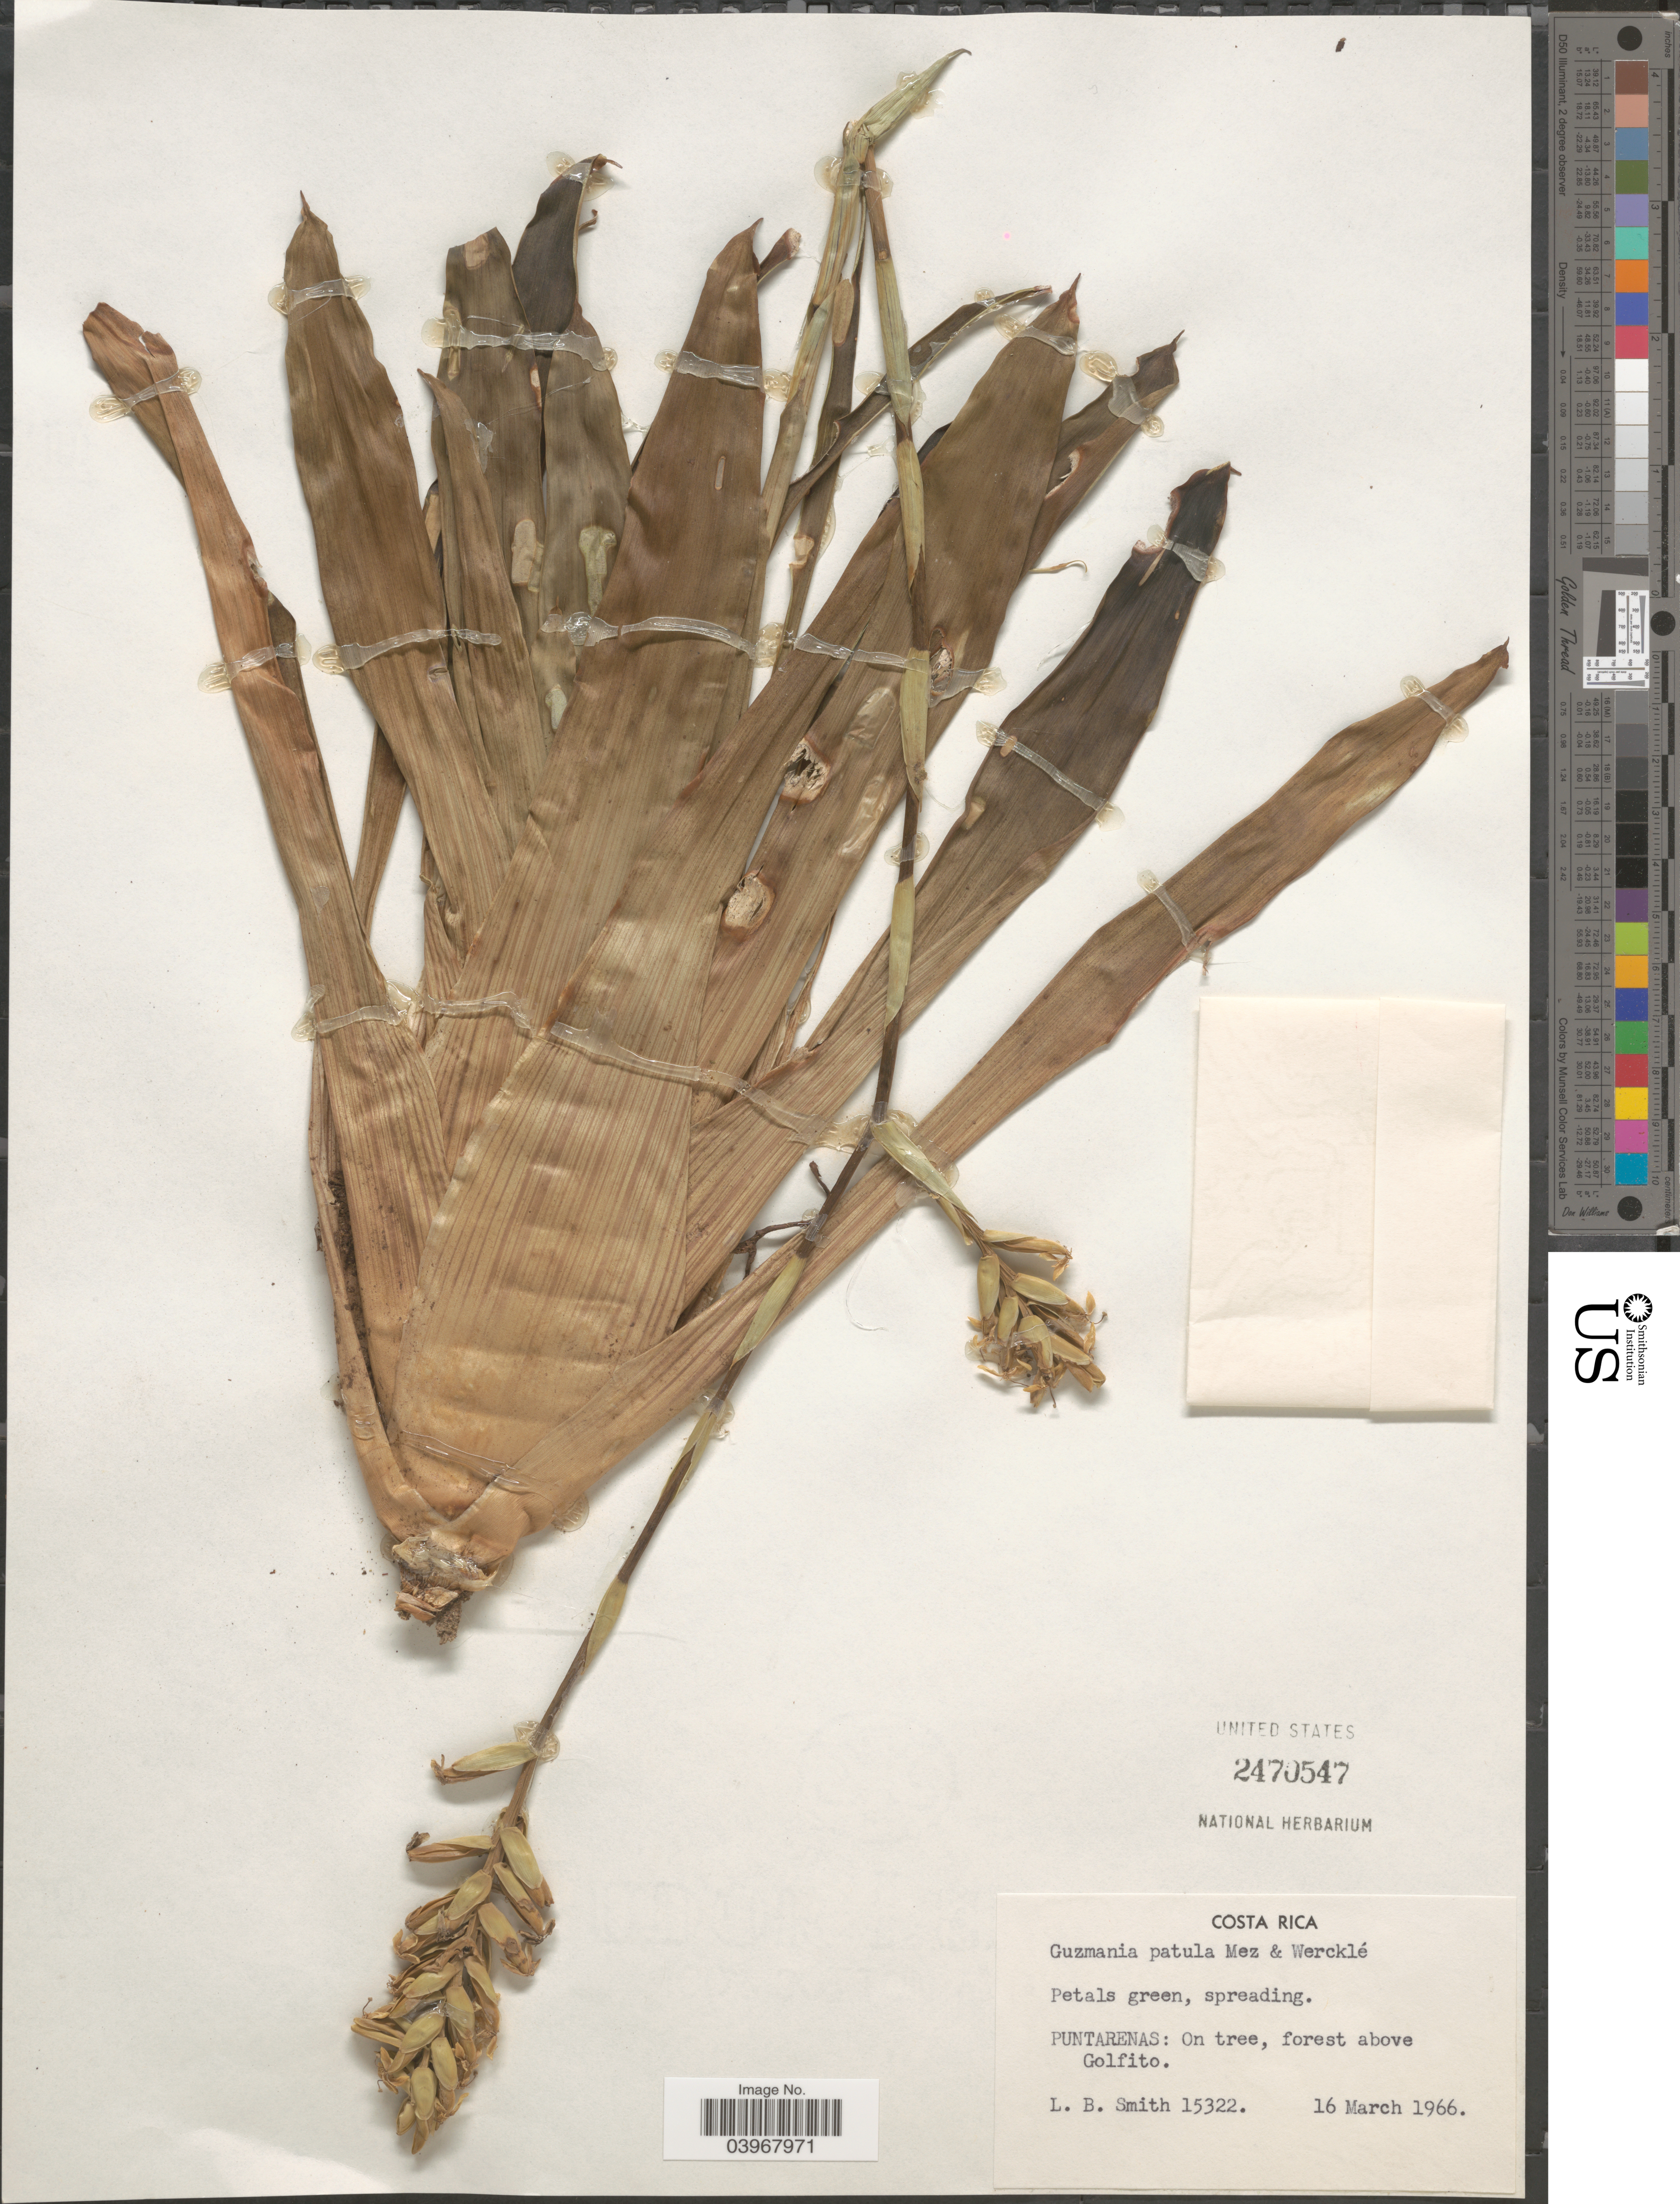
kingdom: Plantae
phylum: Tracheophyta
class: Liliopsida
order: Poales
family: Bromeliaceae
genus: Guzmania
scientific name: Guzmania patula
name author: Mez & Wercklé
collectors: L. Smith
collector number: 15322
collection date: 1966-03-16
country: Costa Rica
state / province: Puntarenas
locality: On tree, forest above Golfito.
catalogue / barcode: US 2470547